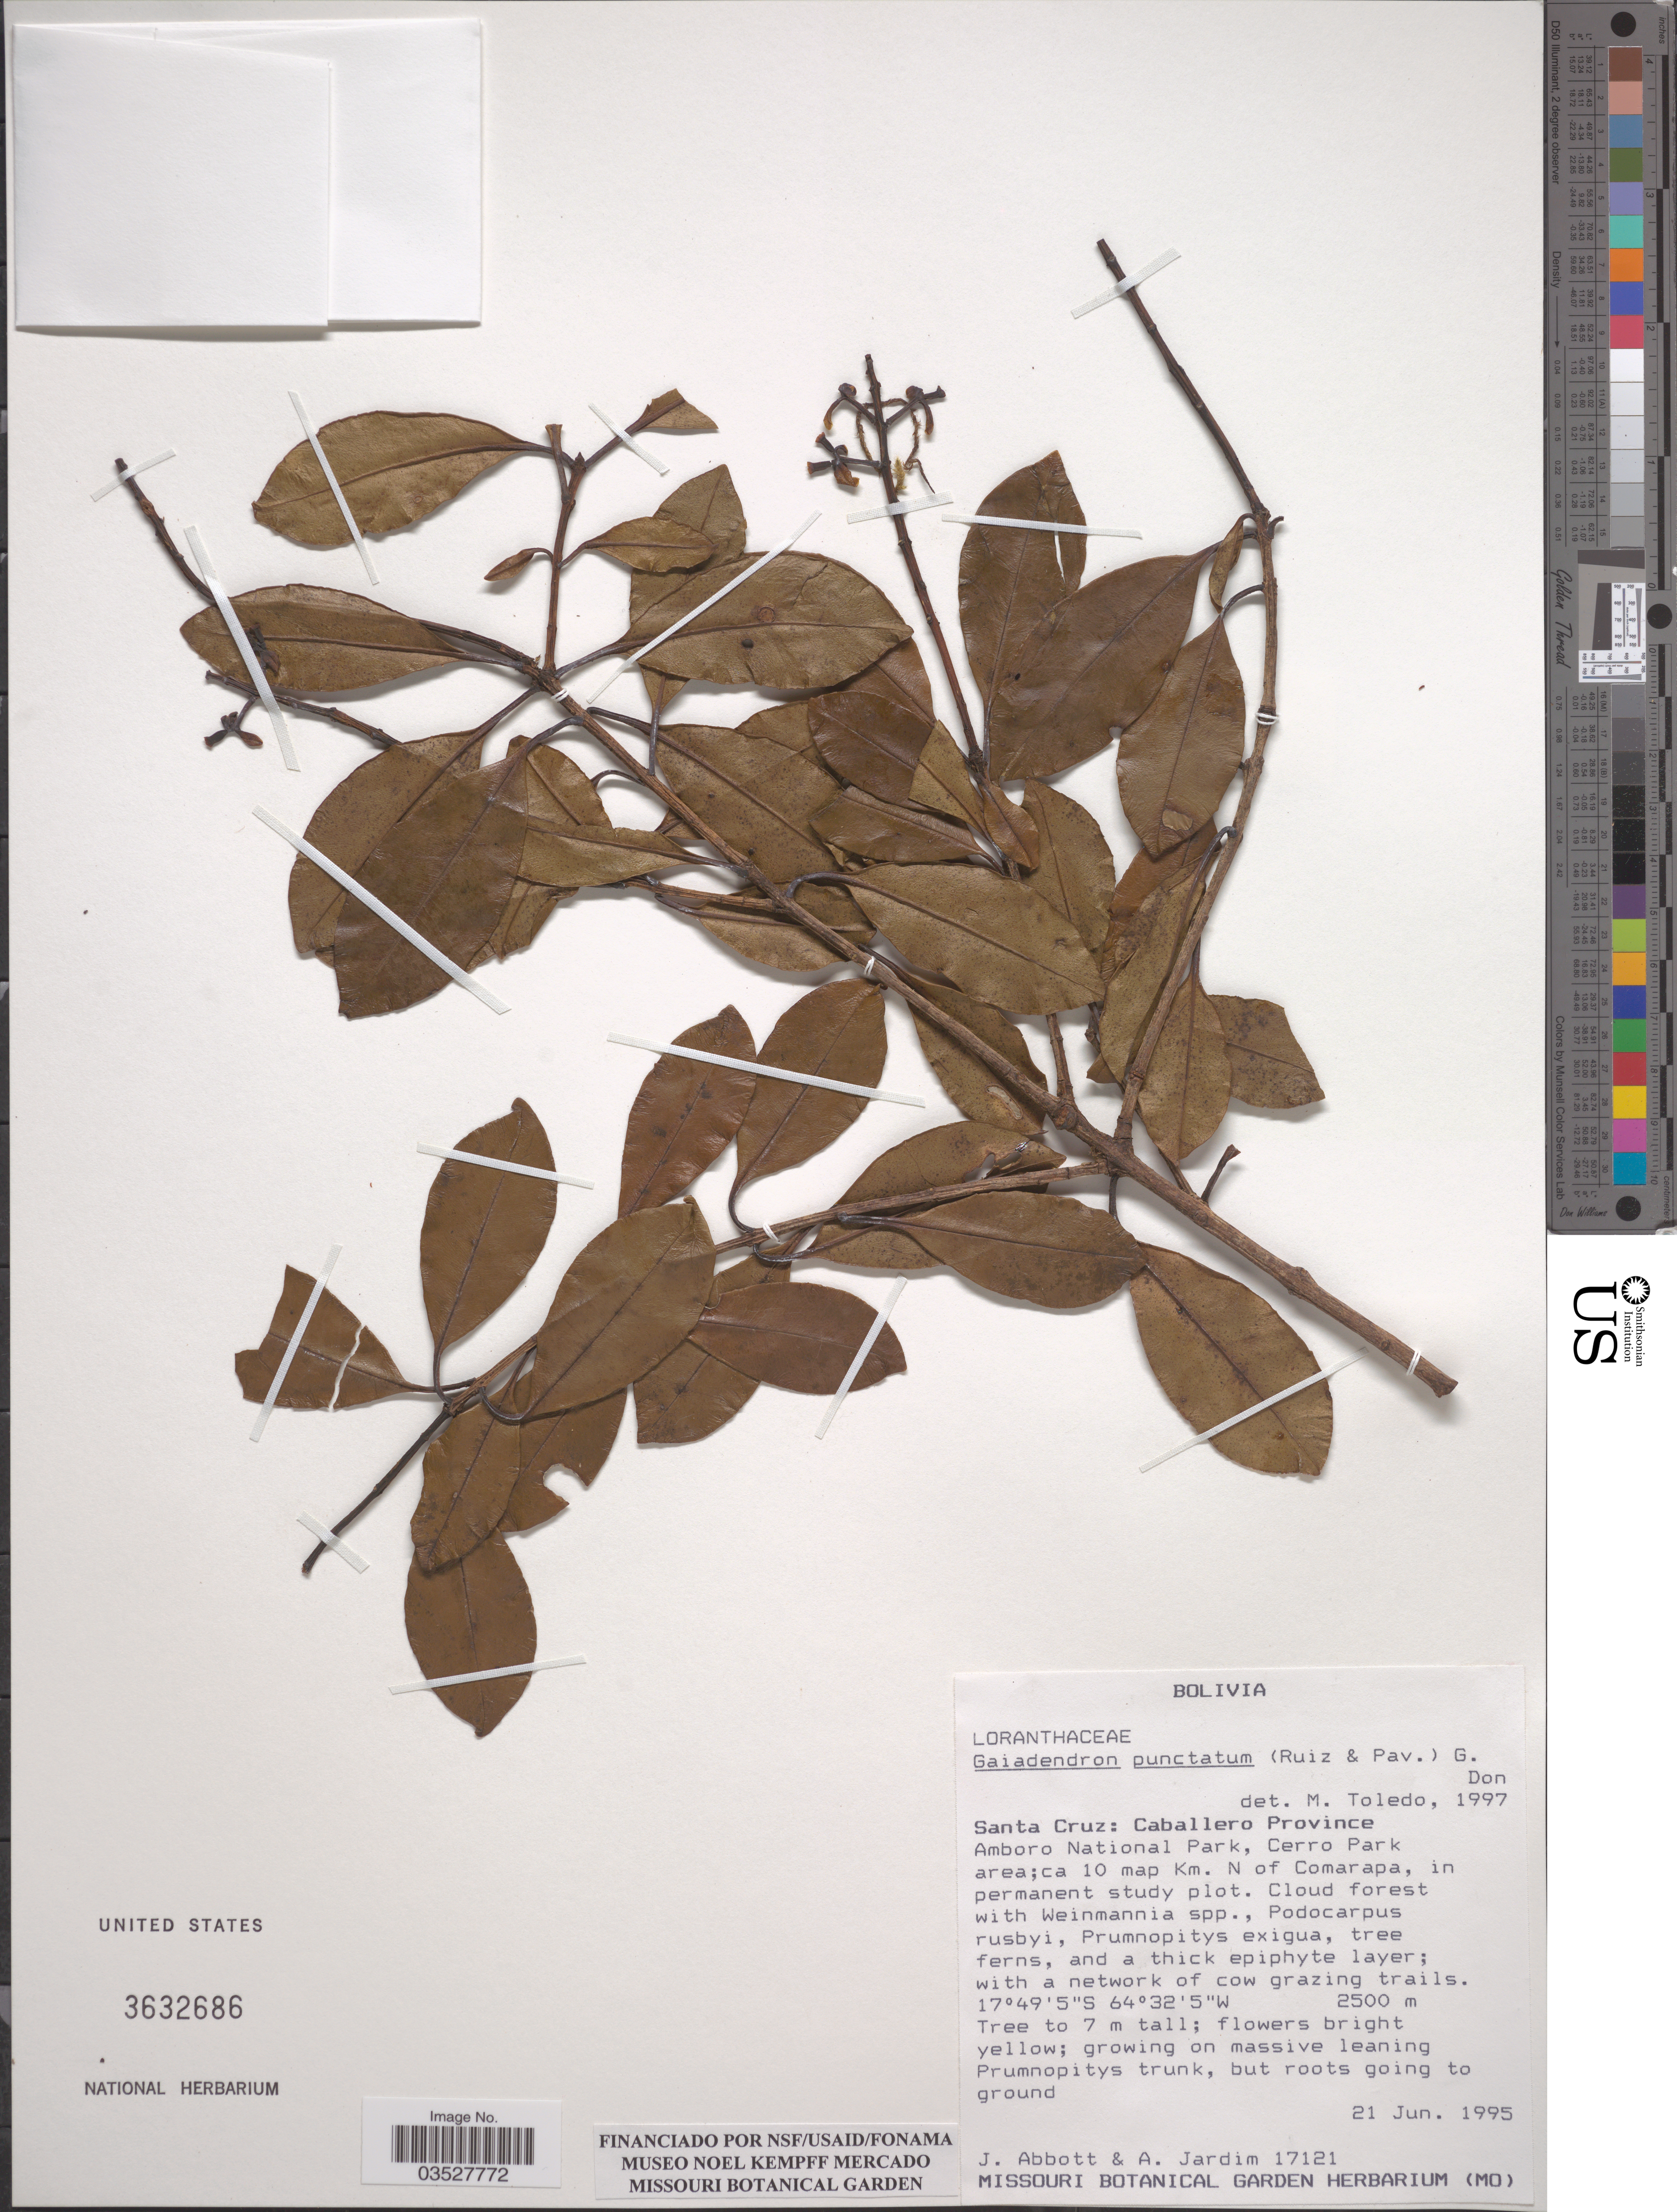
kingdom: Plantae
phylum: Tracheophyta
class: Magnoliopsida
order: Santalales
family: Loranthaceae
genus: Gaiadendron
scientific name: Gaiadendron punctatum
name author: (Ruiz & Pav.) G. Don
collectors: J. Abbott & A. Jardim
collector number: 17121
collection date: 1995-06-21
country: Bolivia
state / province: Santa Cruz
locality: Caballero Province. Amboro National Park, Cerro Park area; ca 10 map Km. N of Comarapa.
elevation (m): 2500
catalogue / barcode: US 3632686